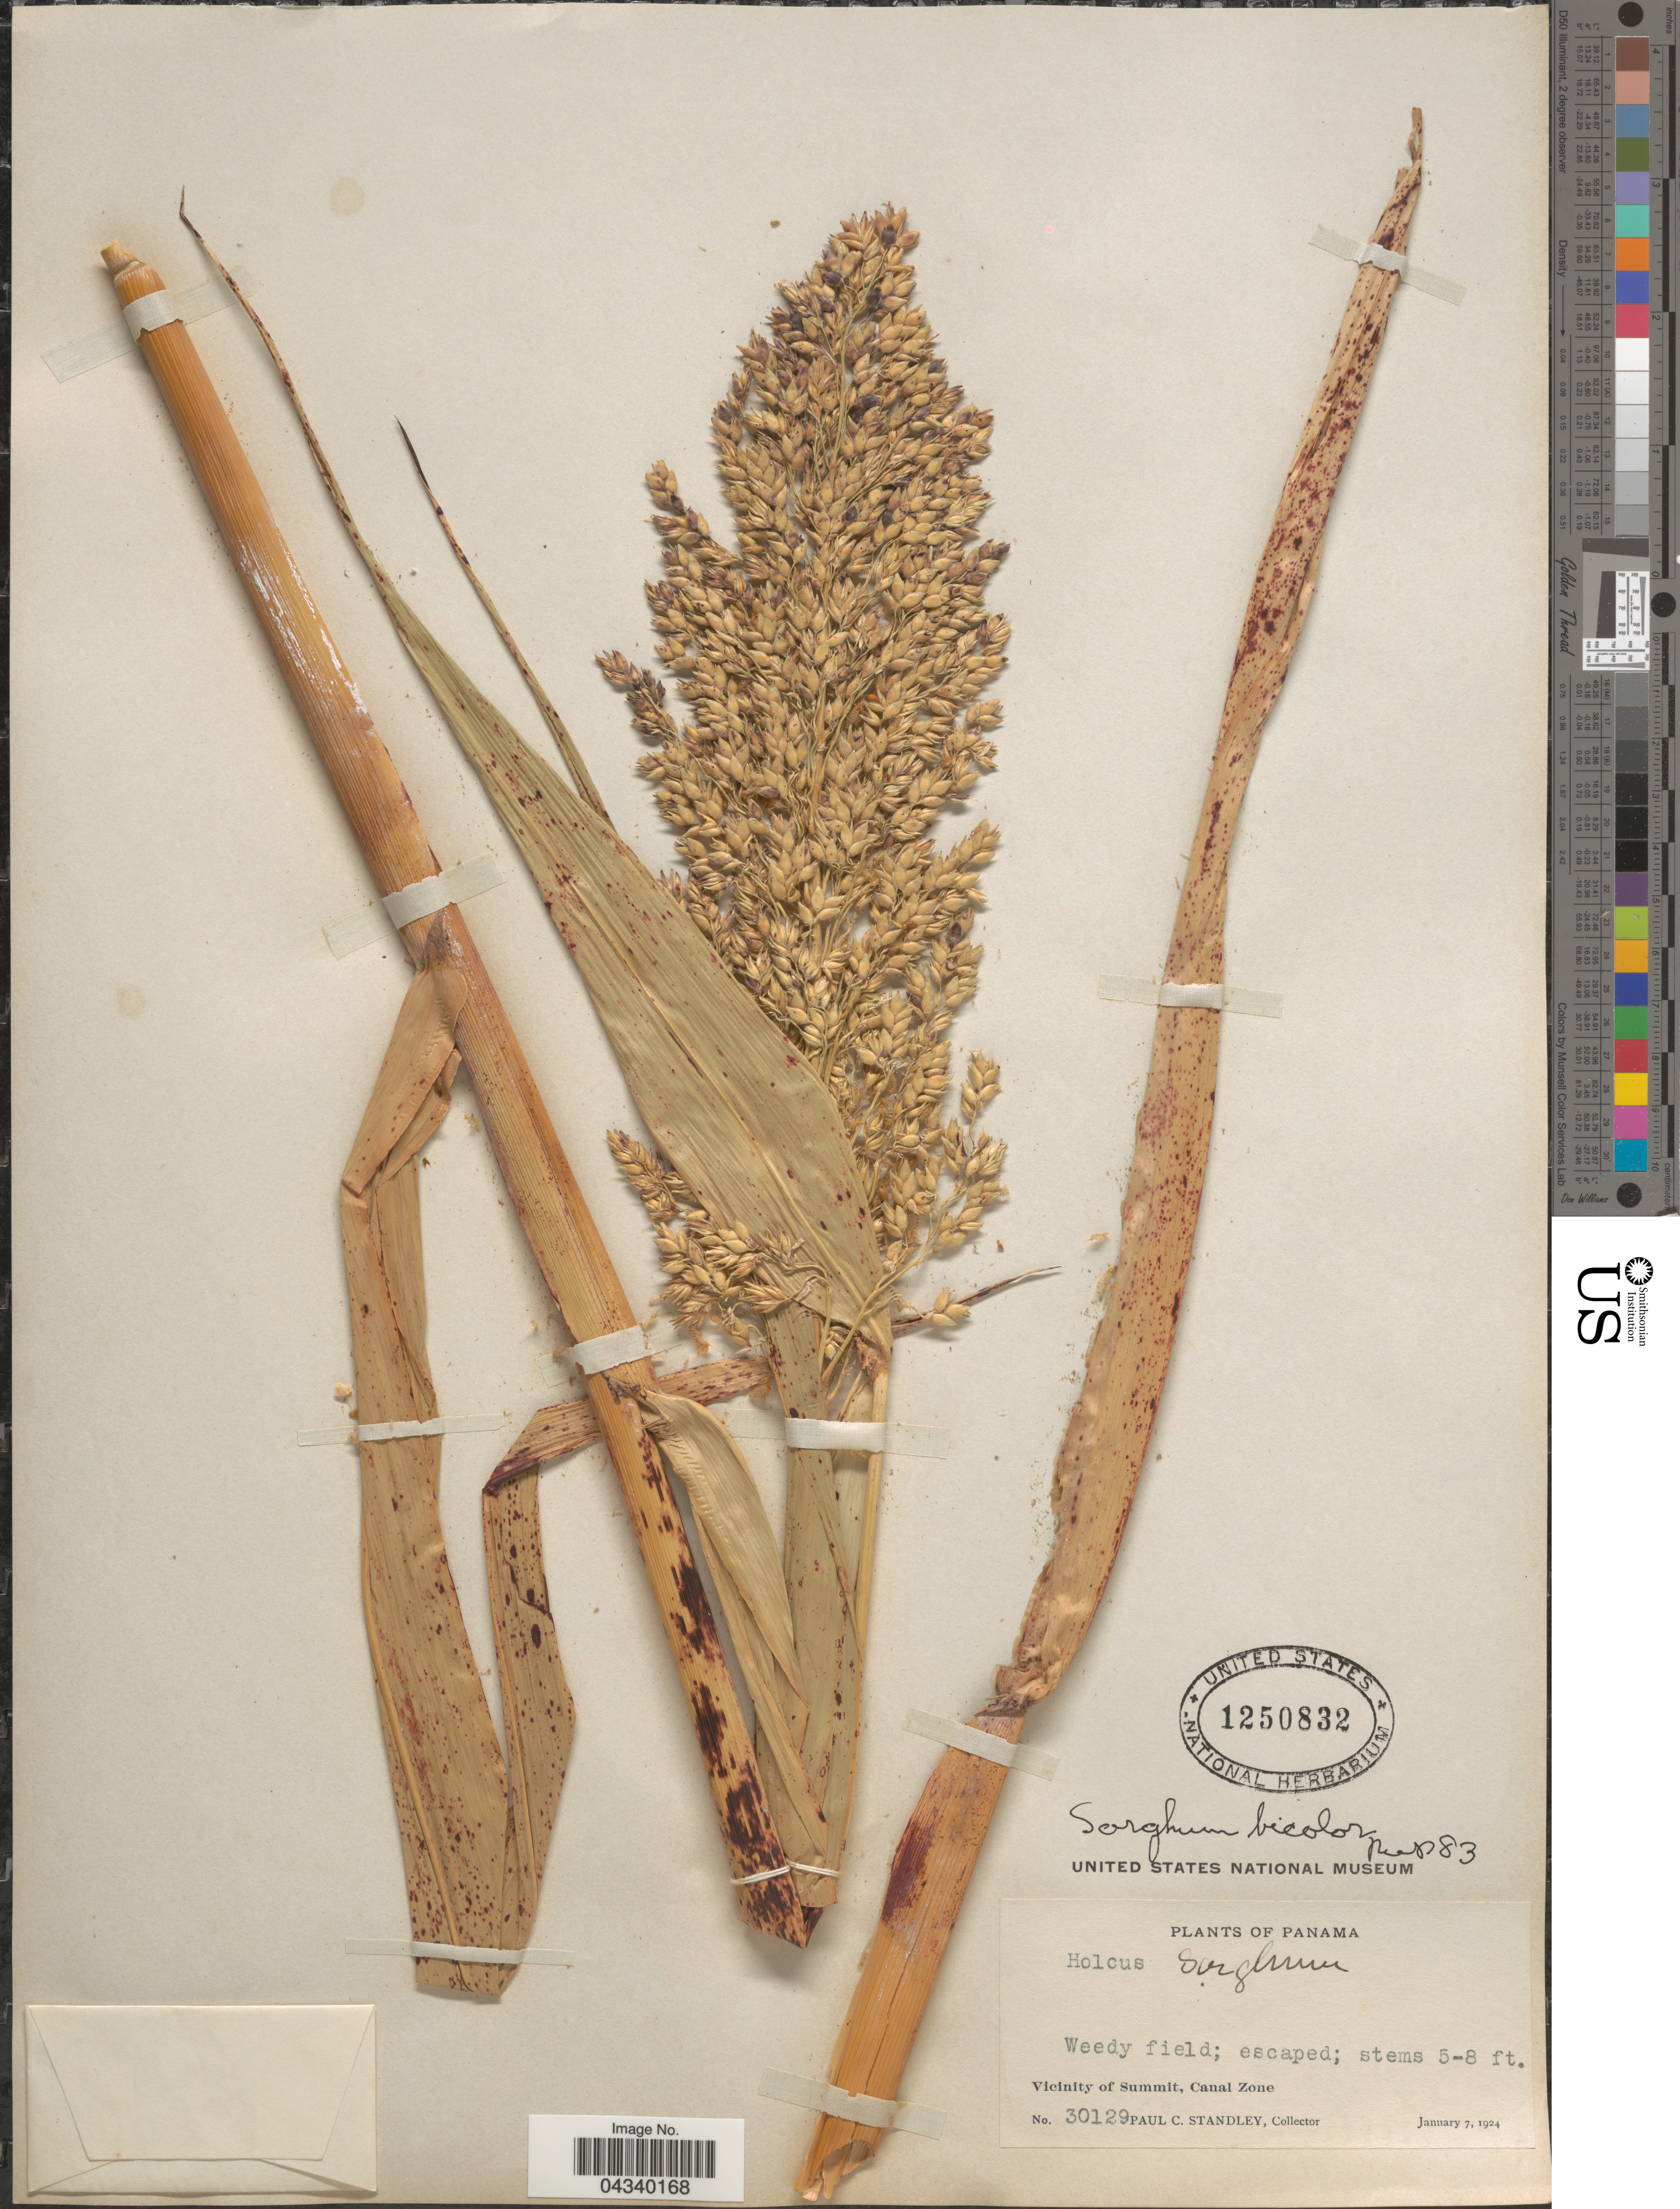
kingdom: Plantae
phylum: Tracheophyta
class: Liliopsida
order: Poales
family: Poaceae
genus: Sorghum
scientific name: Sorghum bicolor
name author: (L.) Moench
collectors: P. C. Standley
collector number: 30129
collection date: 1924-01-07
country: Panama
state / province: Colón / Panamá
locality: Vicinity of Summit, Canal Zone.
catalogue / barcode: US 1250832